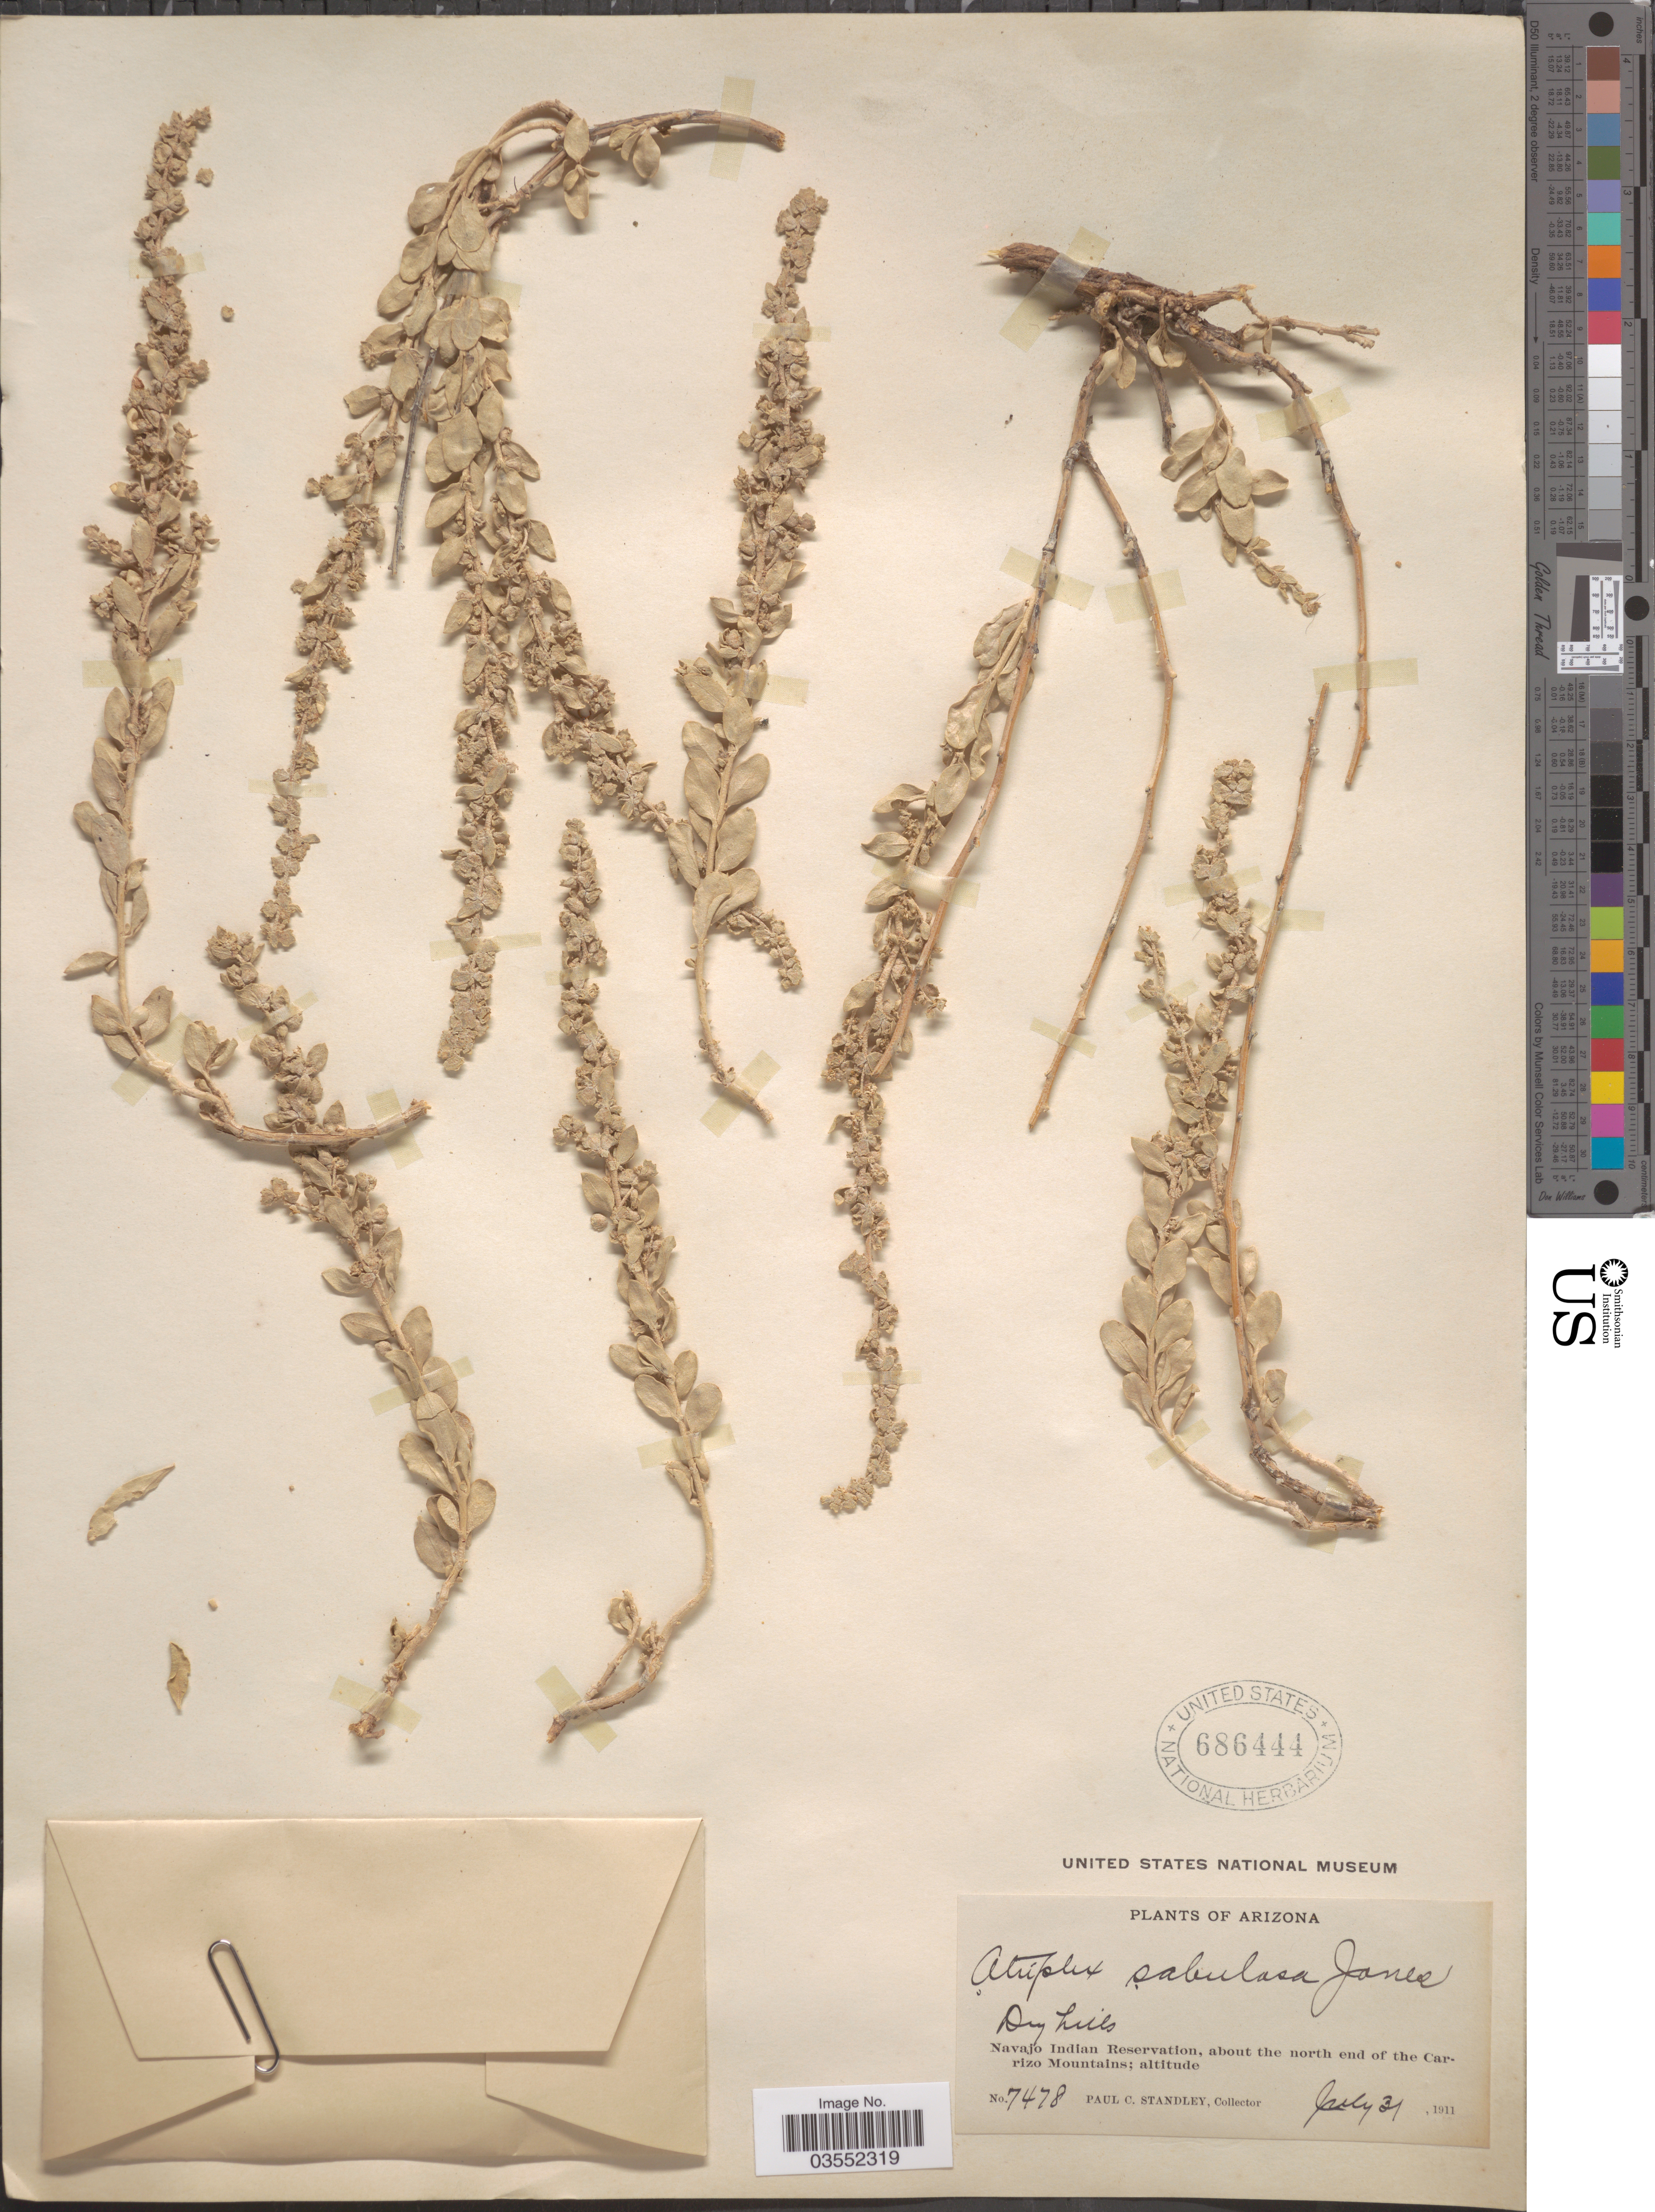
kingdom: Plantae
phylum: Tracheophyta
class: Magnoliopsida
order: Caryophyllales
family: Amaranthaceae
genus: Atriplex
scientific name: Atriplex obovata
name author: Moq.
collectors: P. C. Standley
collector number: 7478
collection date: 1911-07-31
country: United States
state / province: Arizona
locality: Navajo Indian Reservation, about the north end of the Carizo Mountains.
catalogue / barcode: US 686444